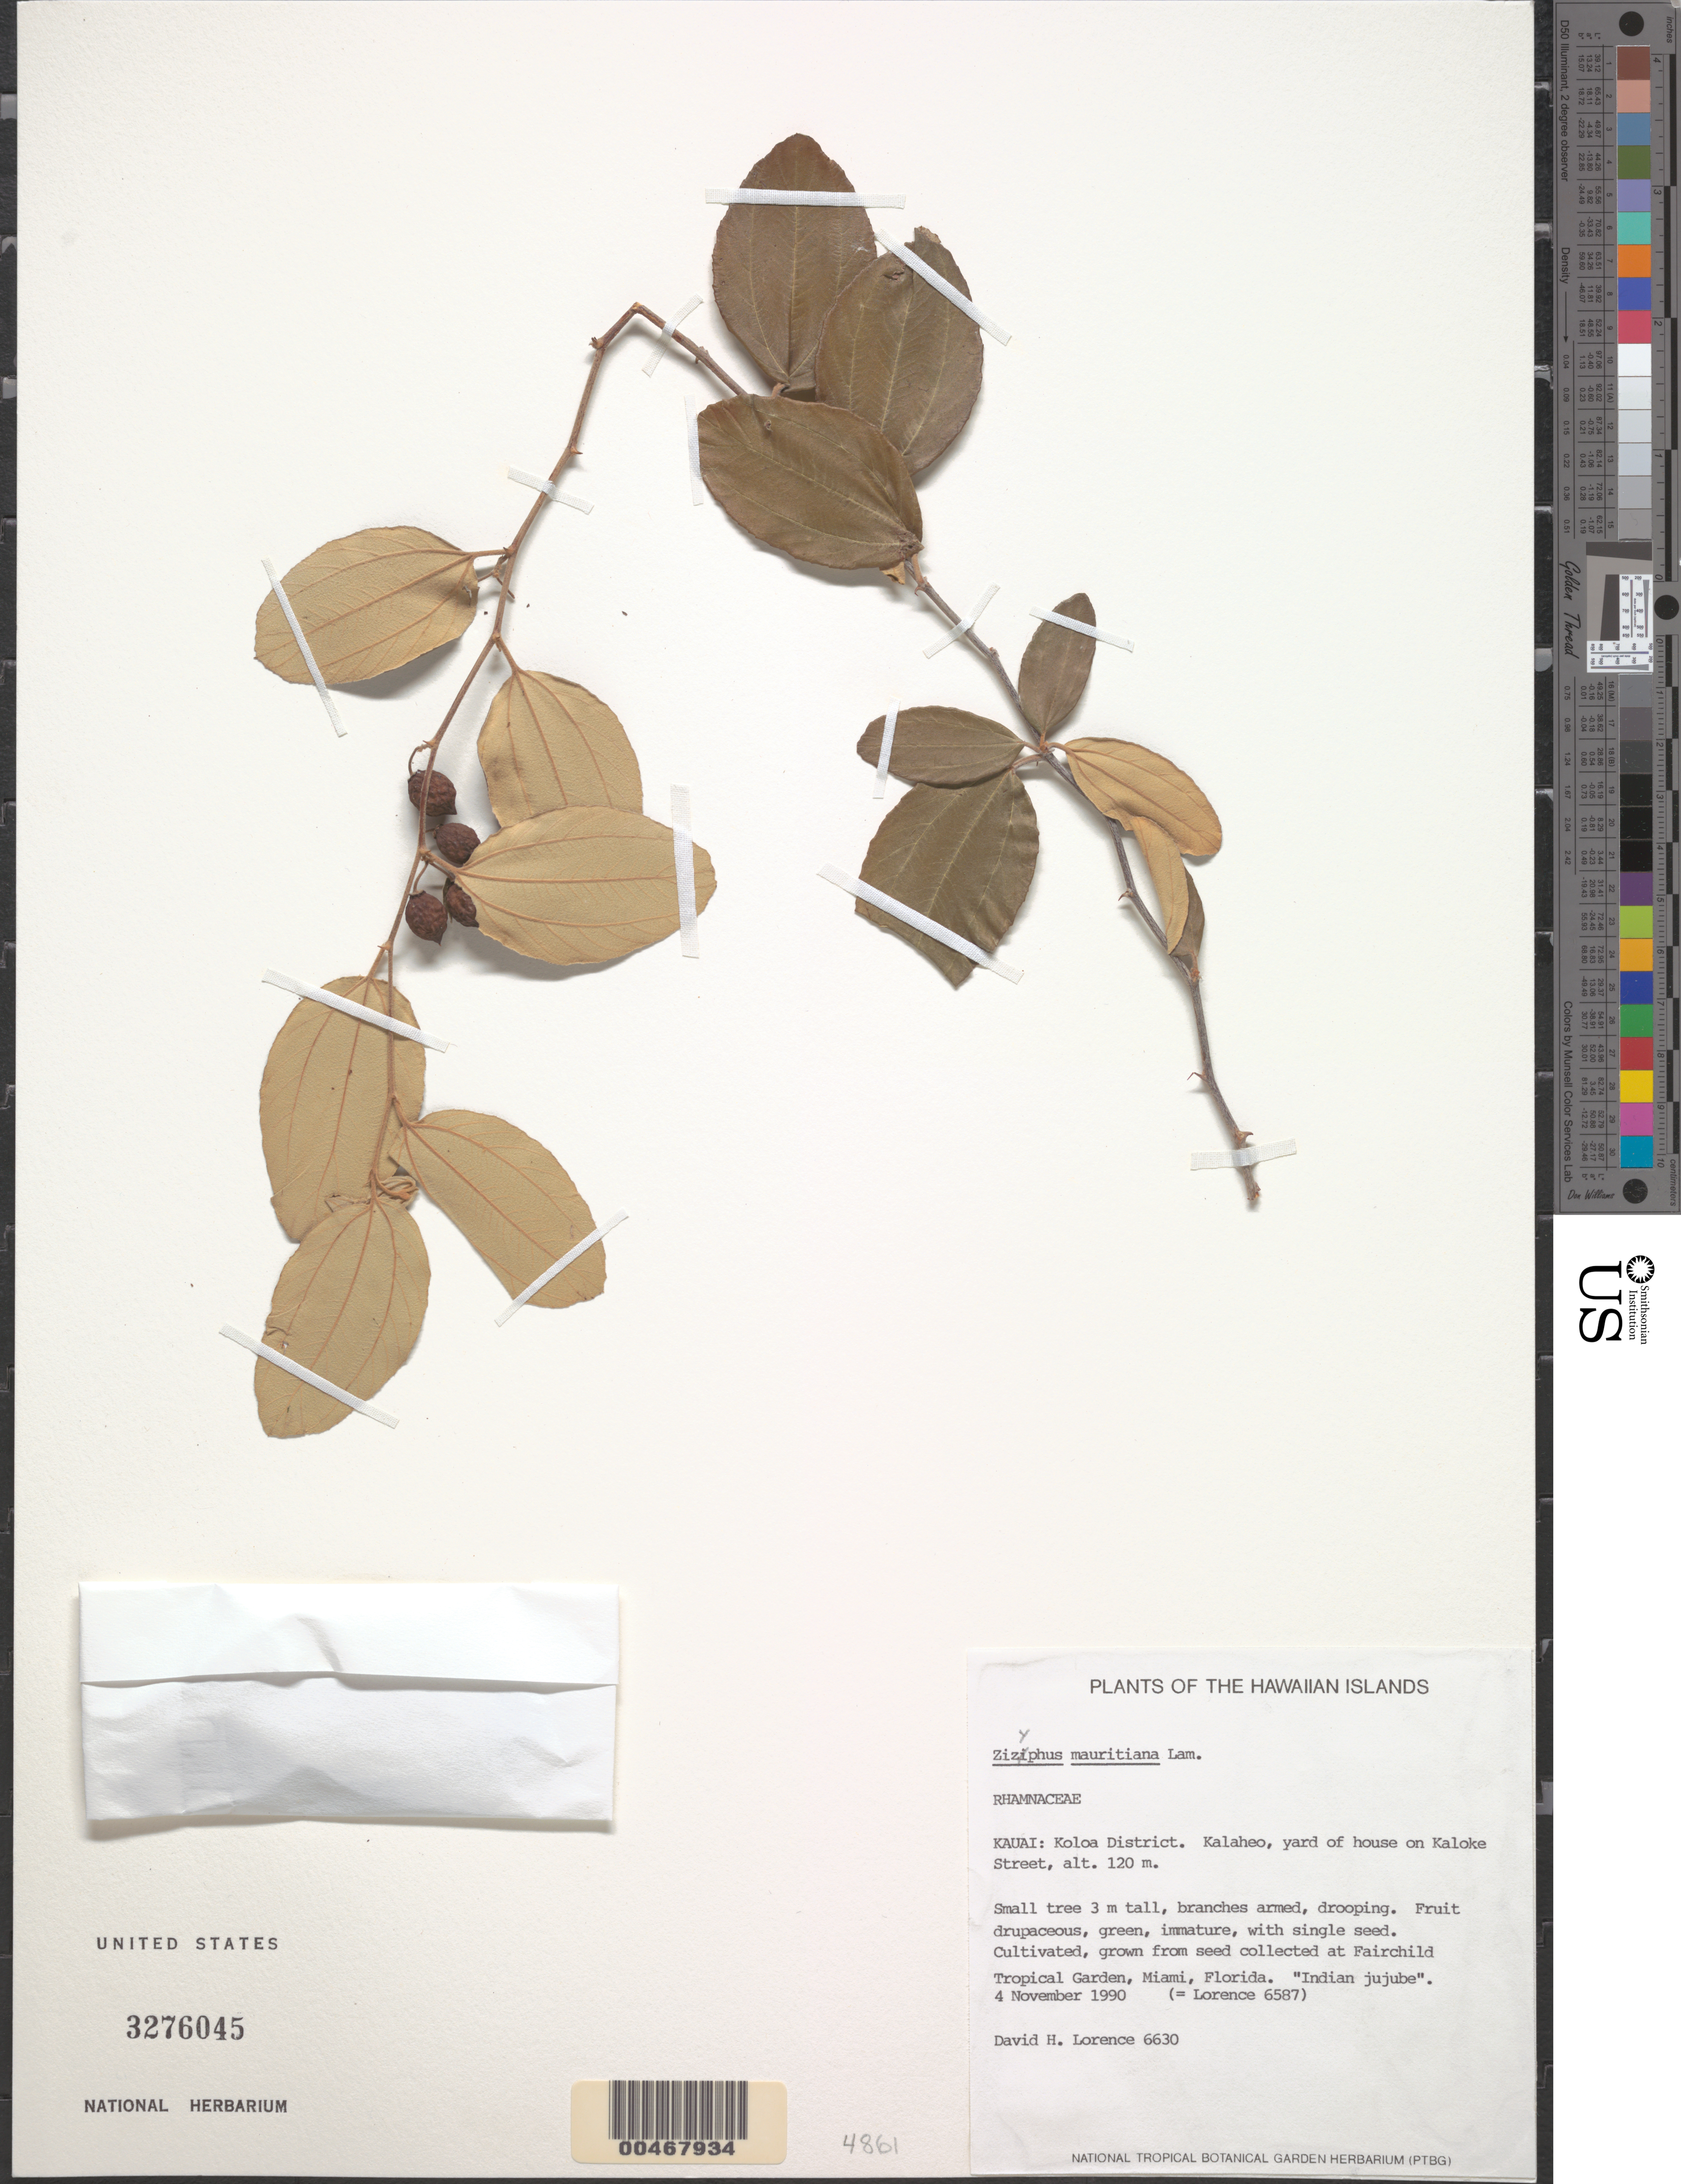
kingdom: Plantae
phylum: Tracheophyta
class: Magnoliopsida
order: Rosales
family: Rhamnaceae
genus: Ziziphus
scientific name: Ziziphus mauritiana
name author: Lam.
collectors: D. Lorence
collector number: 6630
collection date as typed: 4 Nov 1990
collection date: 1990-11-04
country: United States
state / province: Hawaii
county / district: Kauai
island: Kaua'i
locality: Koloa Dist., Kalaheo, yard of house on Kaloke St.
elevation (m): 120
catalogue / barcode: US 3276045